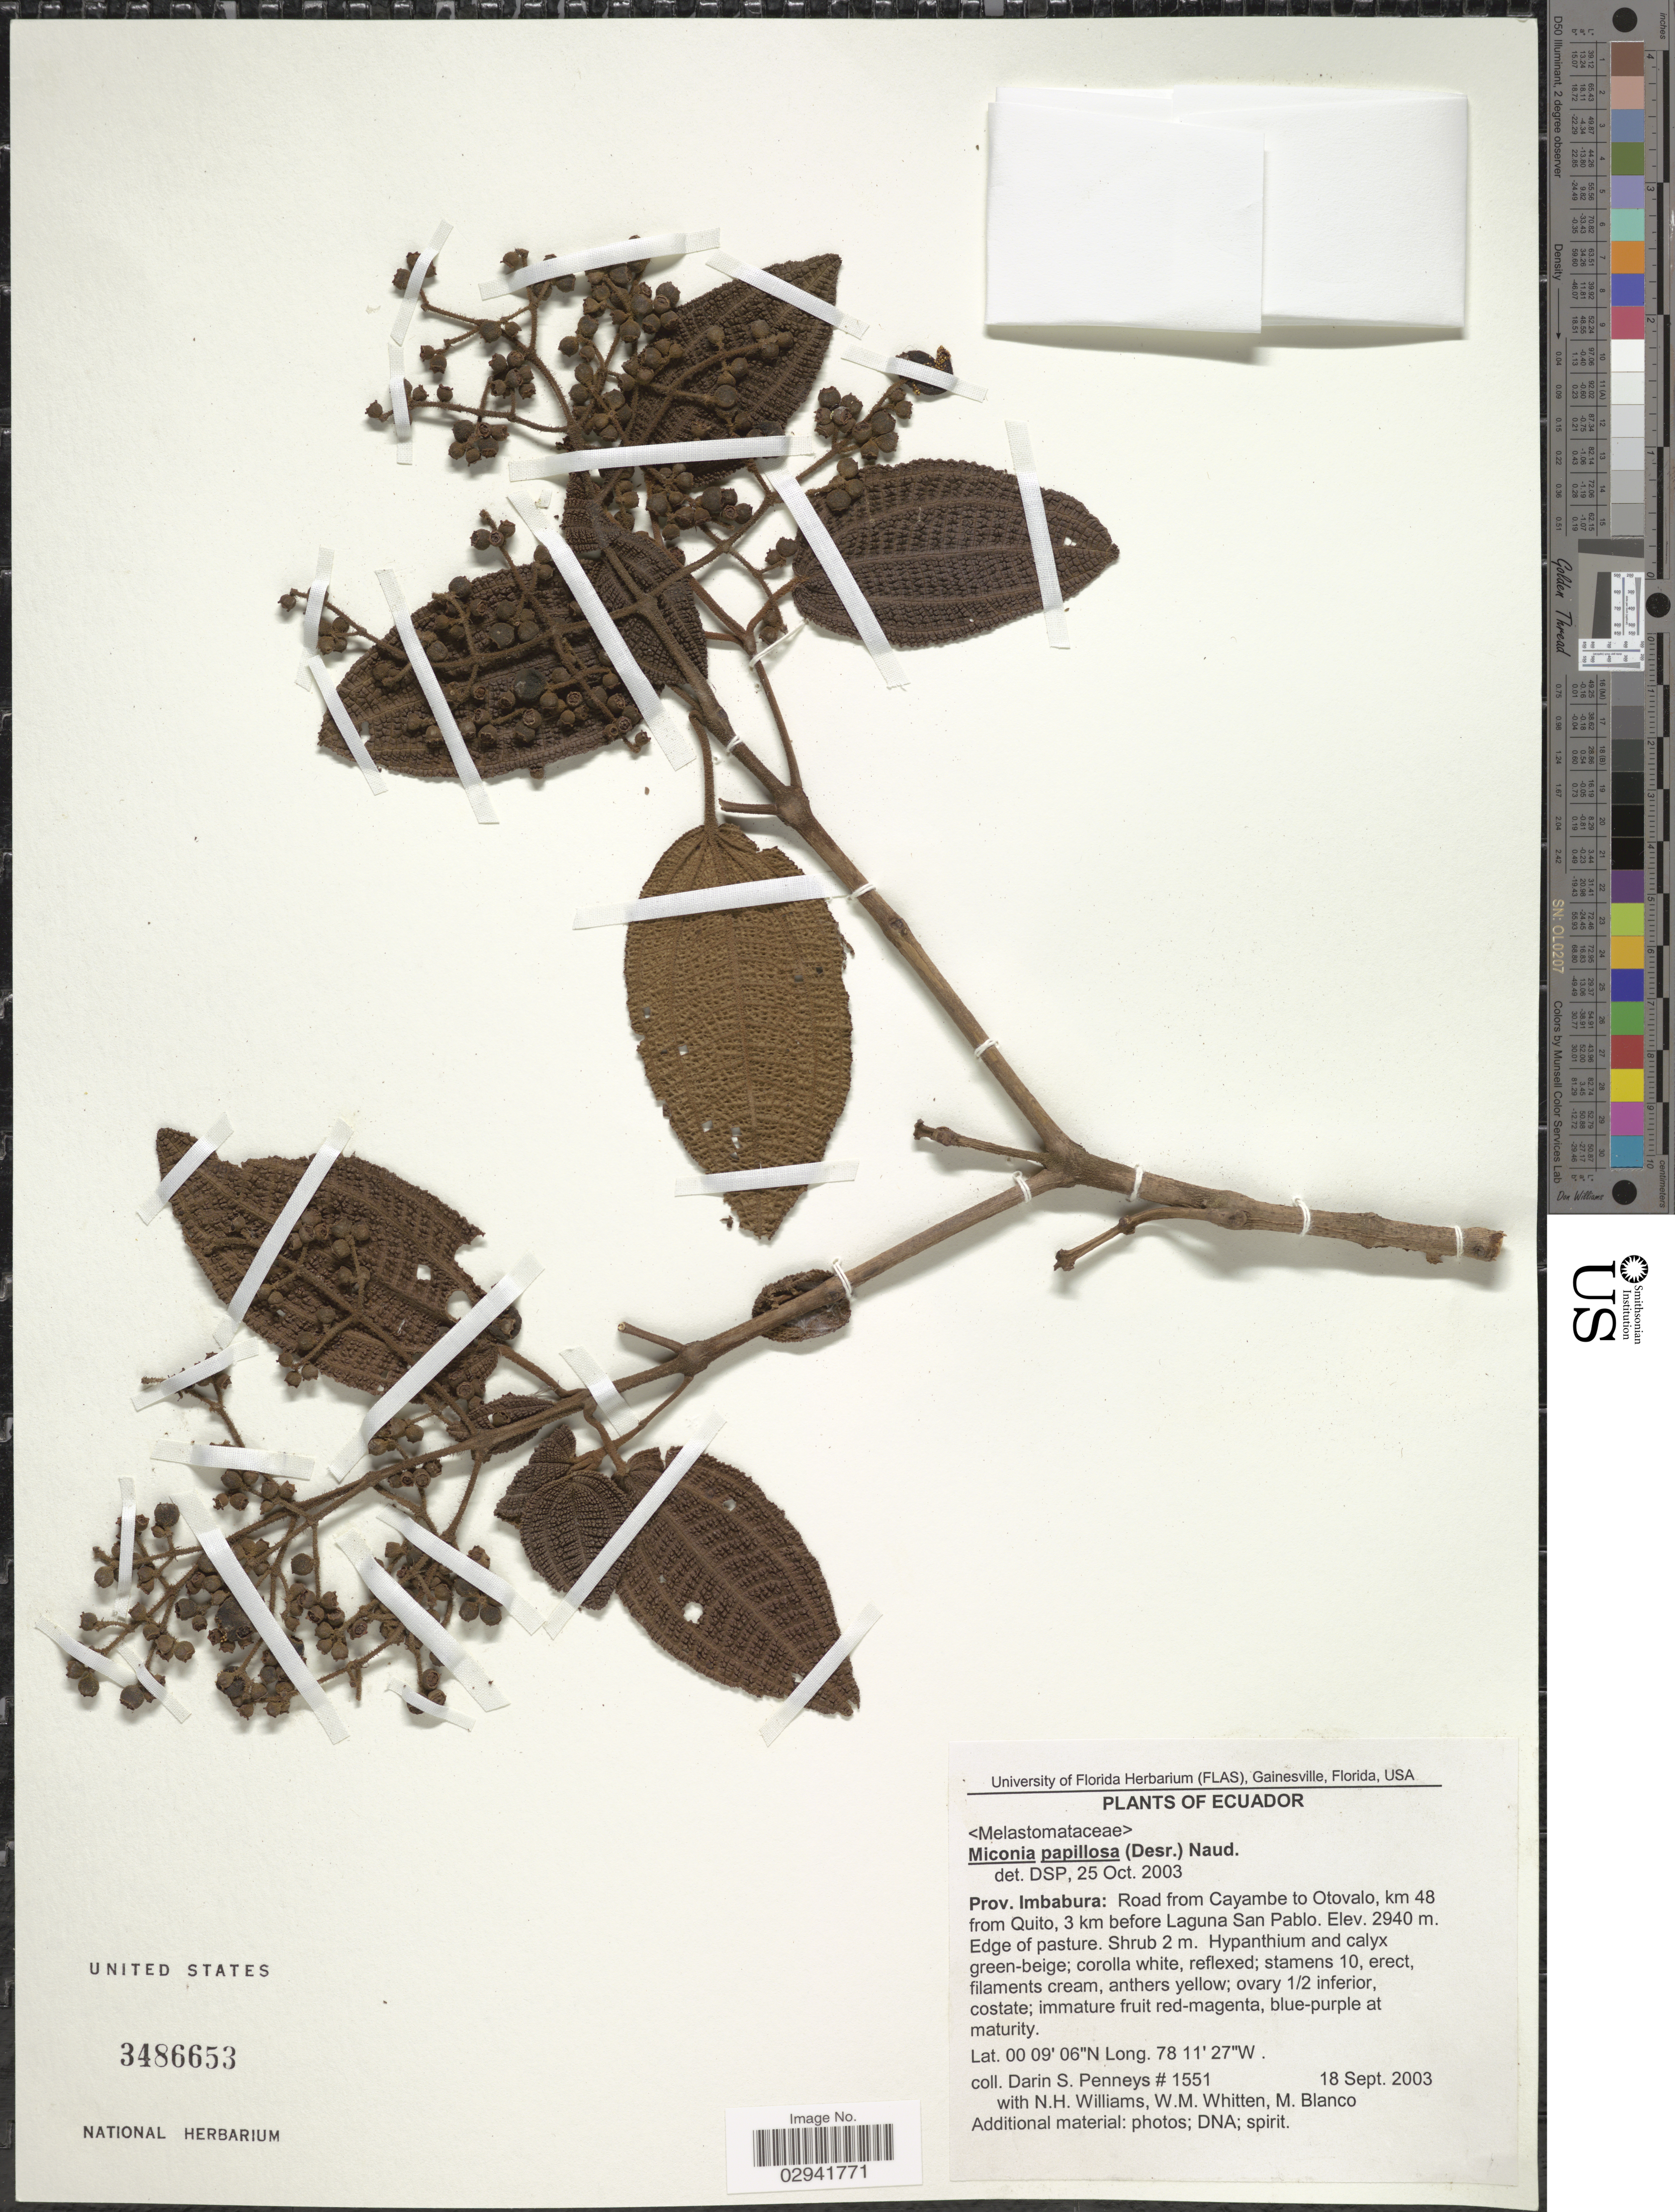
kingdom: Plantae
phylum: Tracheophyta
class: Magnoliopsida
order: Myrtales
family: Melastomataceae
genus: Miconia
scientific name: Miconia papillosa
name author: (Desr.) Naudin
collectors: D. S. Penneys, N. H. Williams, W. M. Whitten & M. Blanco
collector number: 1551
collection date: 2003-09-18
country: Ecuador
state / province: Imbabura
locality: Road from Cayambe to Otovalo, km 48 from Quito, 3 km before Laguna San Pablo.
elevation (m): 2940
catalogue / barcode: US 3486653